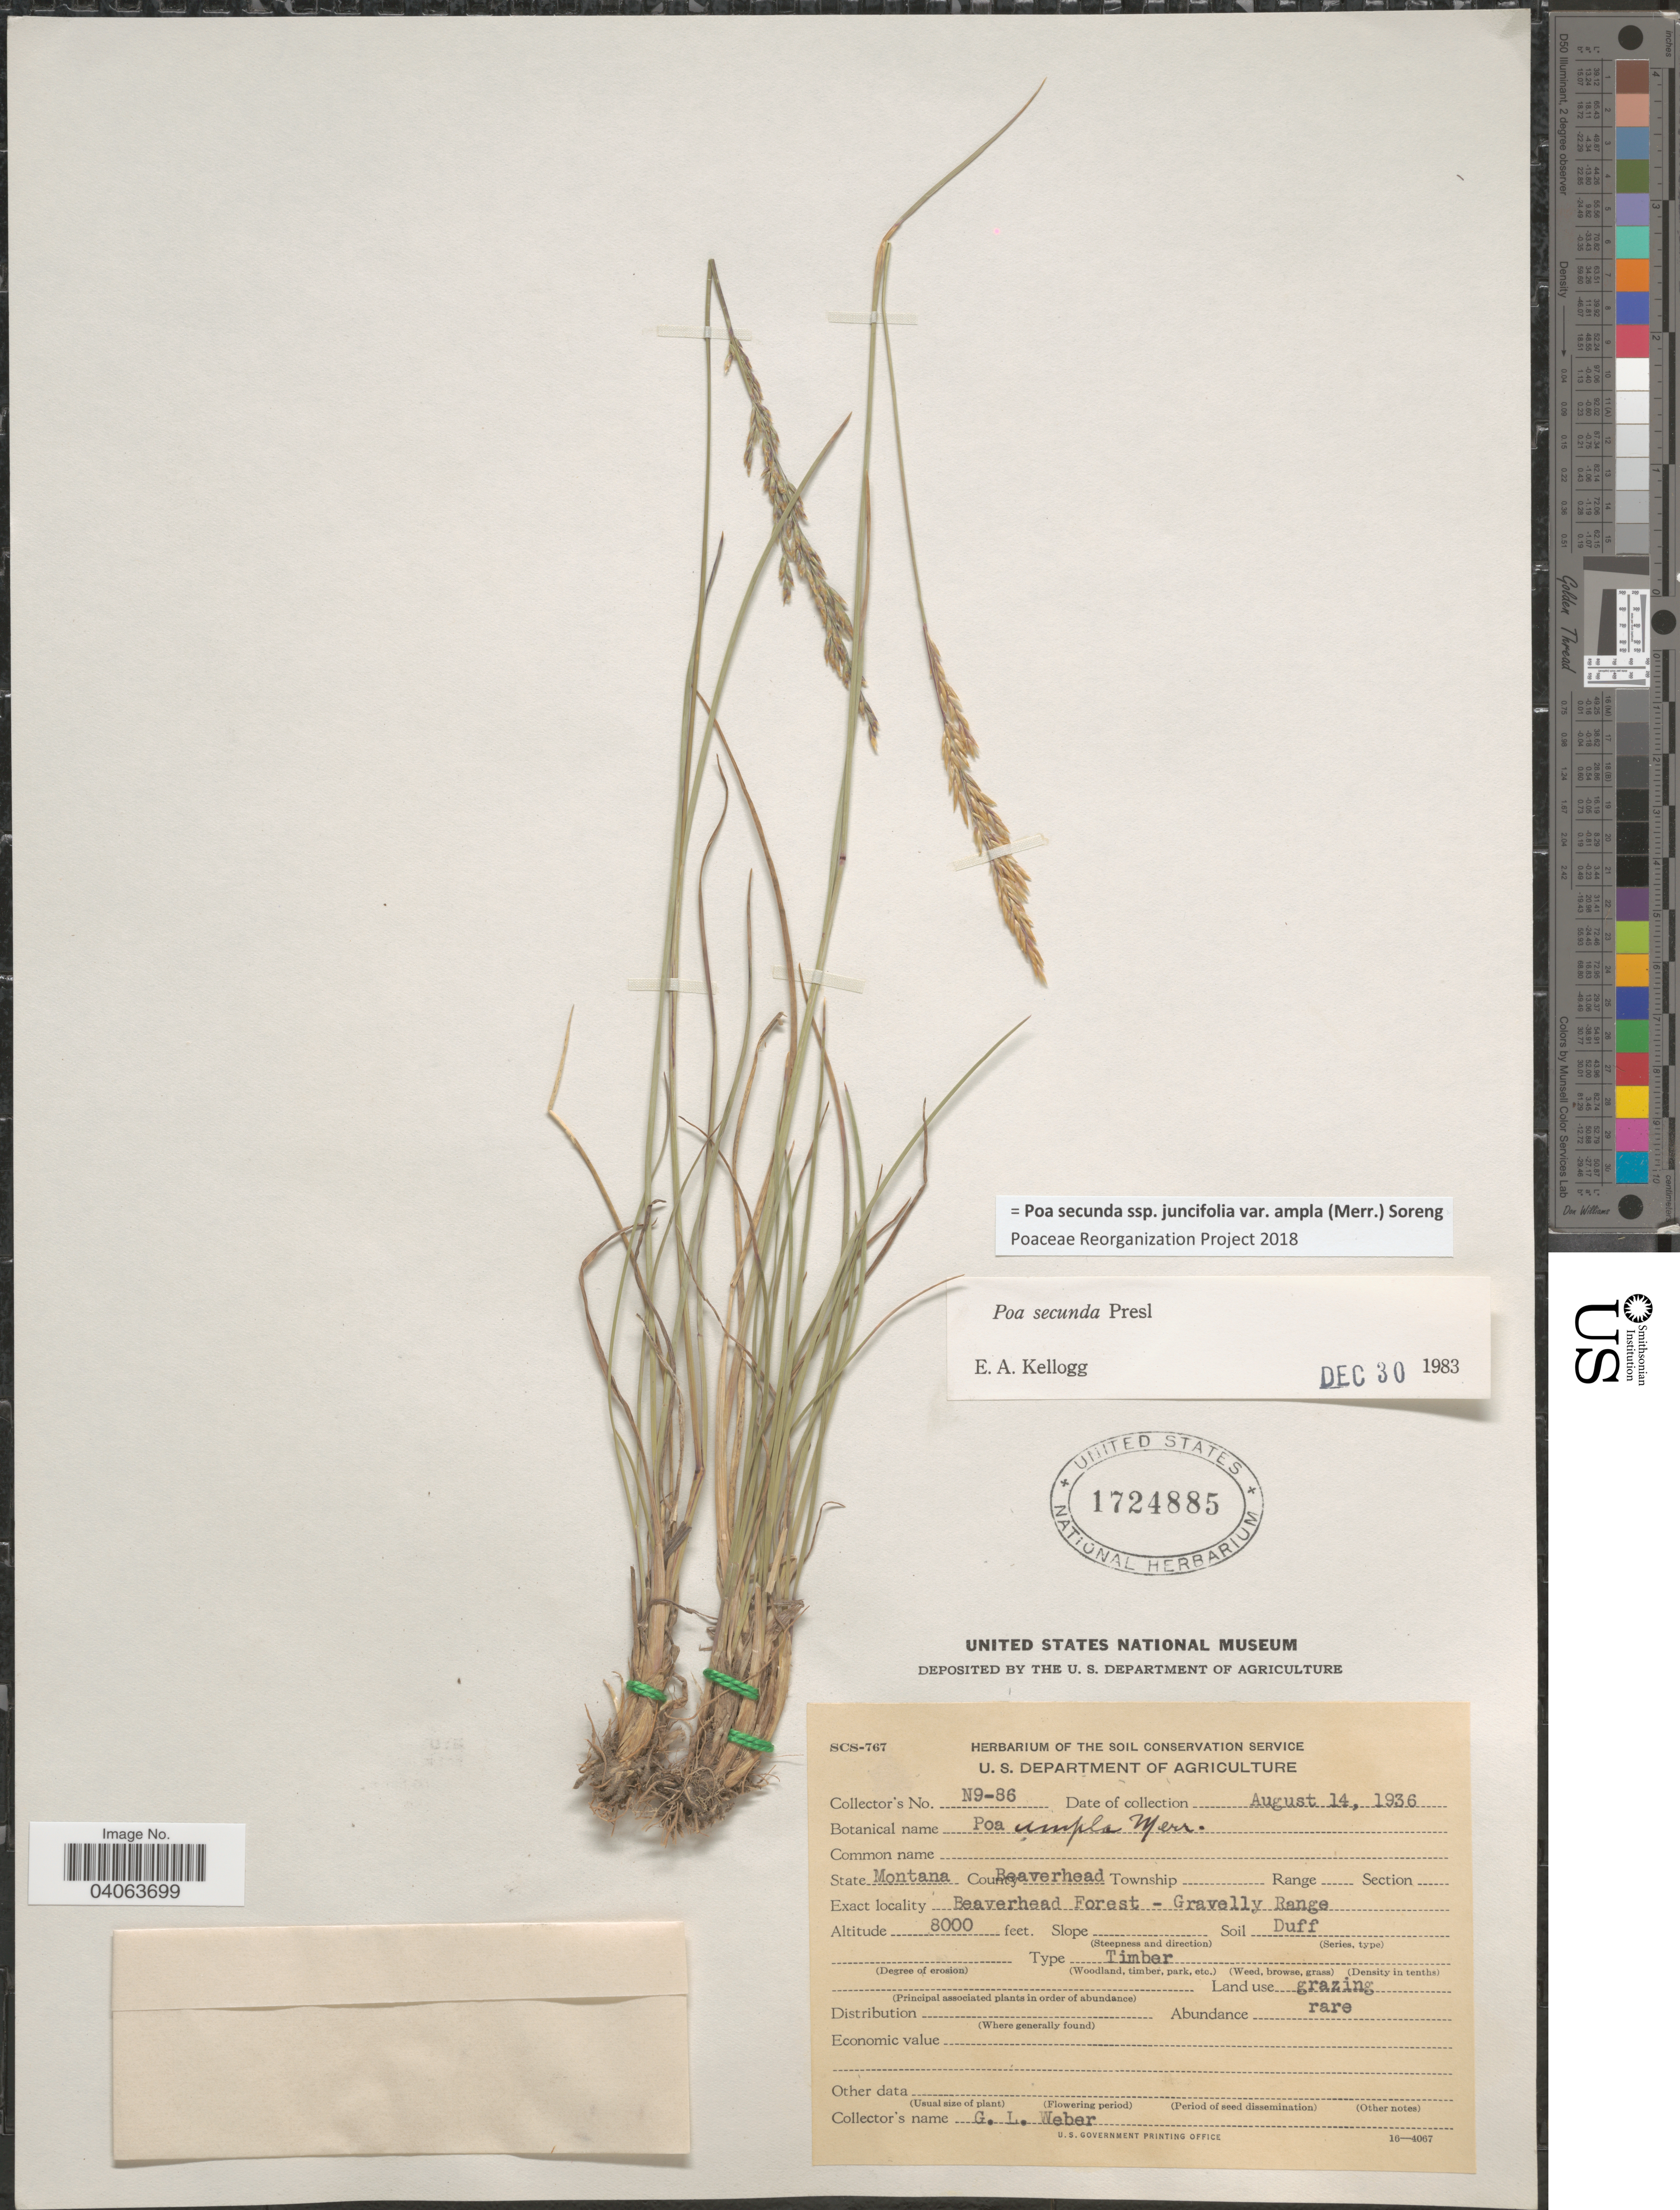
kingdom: Plantae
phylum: Tracheophyta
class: Liliopsida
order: Poales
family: Poaceae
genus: Poa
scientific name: Poa secunda subsp. juncifolia var. ampla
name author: (Merr.) Soreng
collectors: G. Weber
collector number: N9-86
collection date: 1936-08-14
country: United States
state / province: Montana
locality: County Beaverhead. Beaverhead Forest - Gravelly Range.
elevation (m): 2438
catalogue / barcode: US 1724885